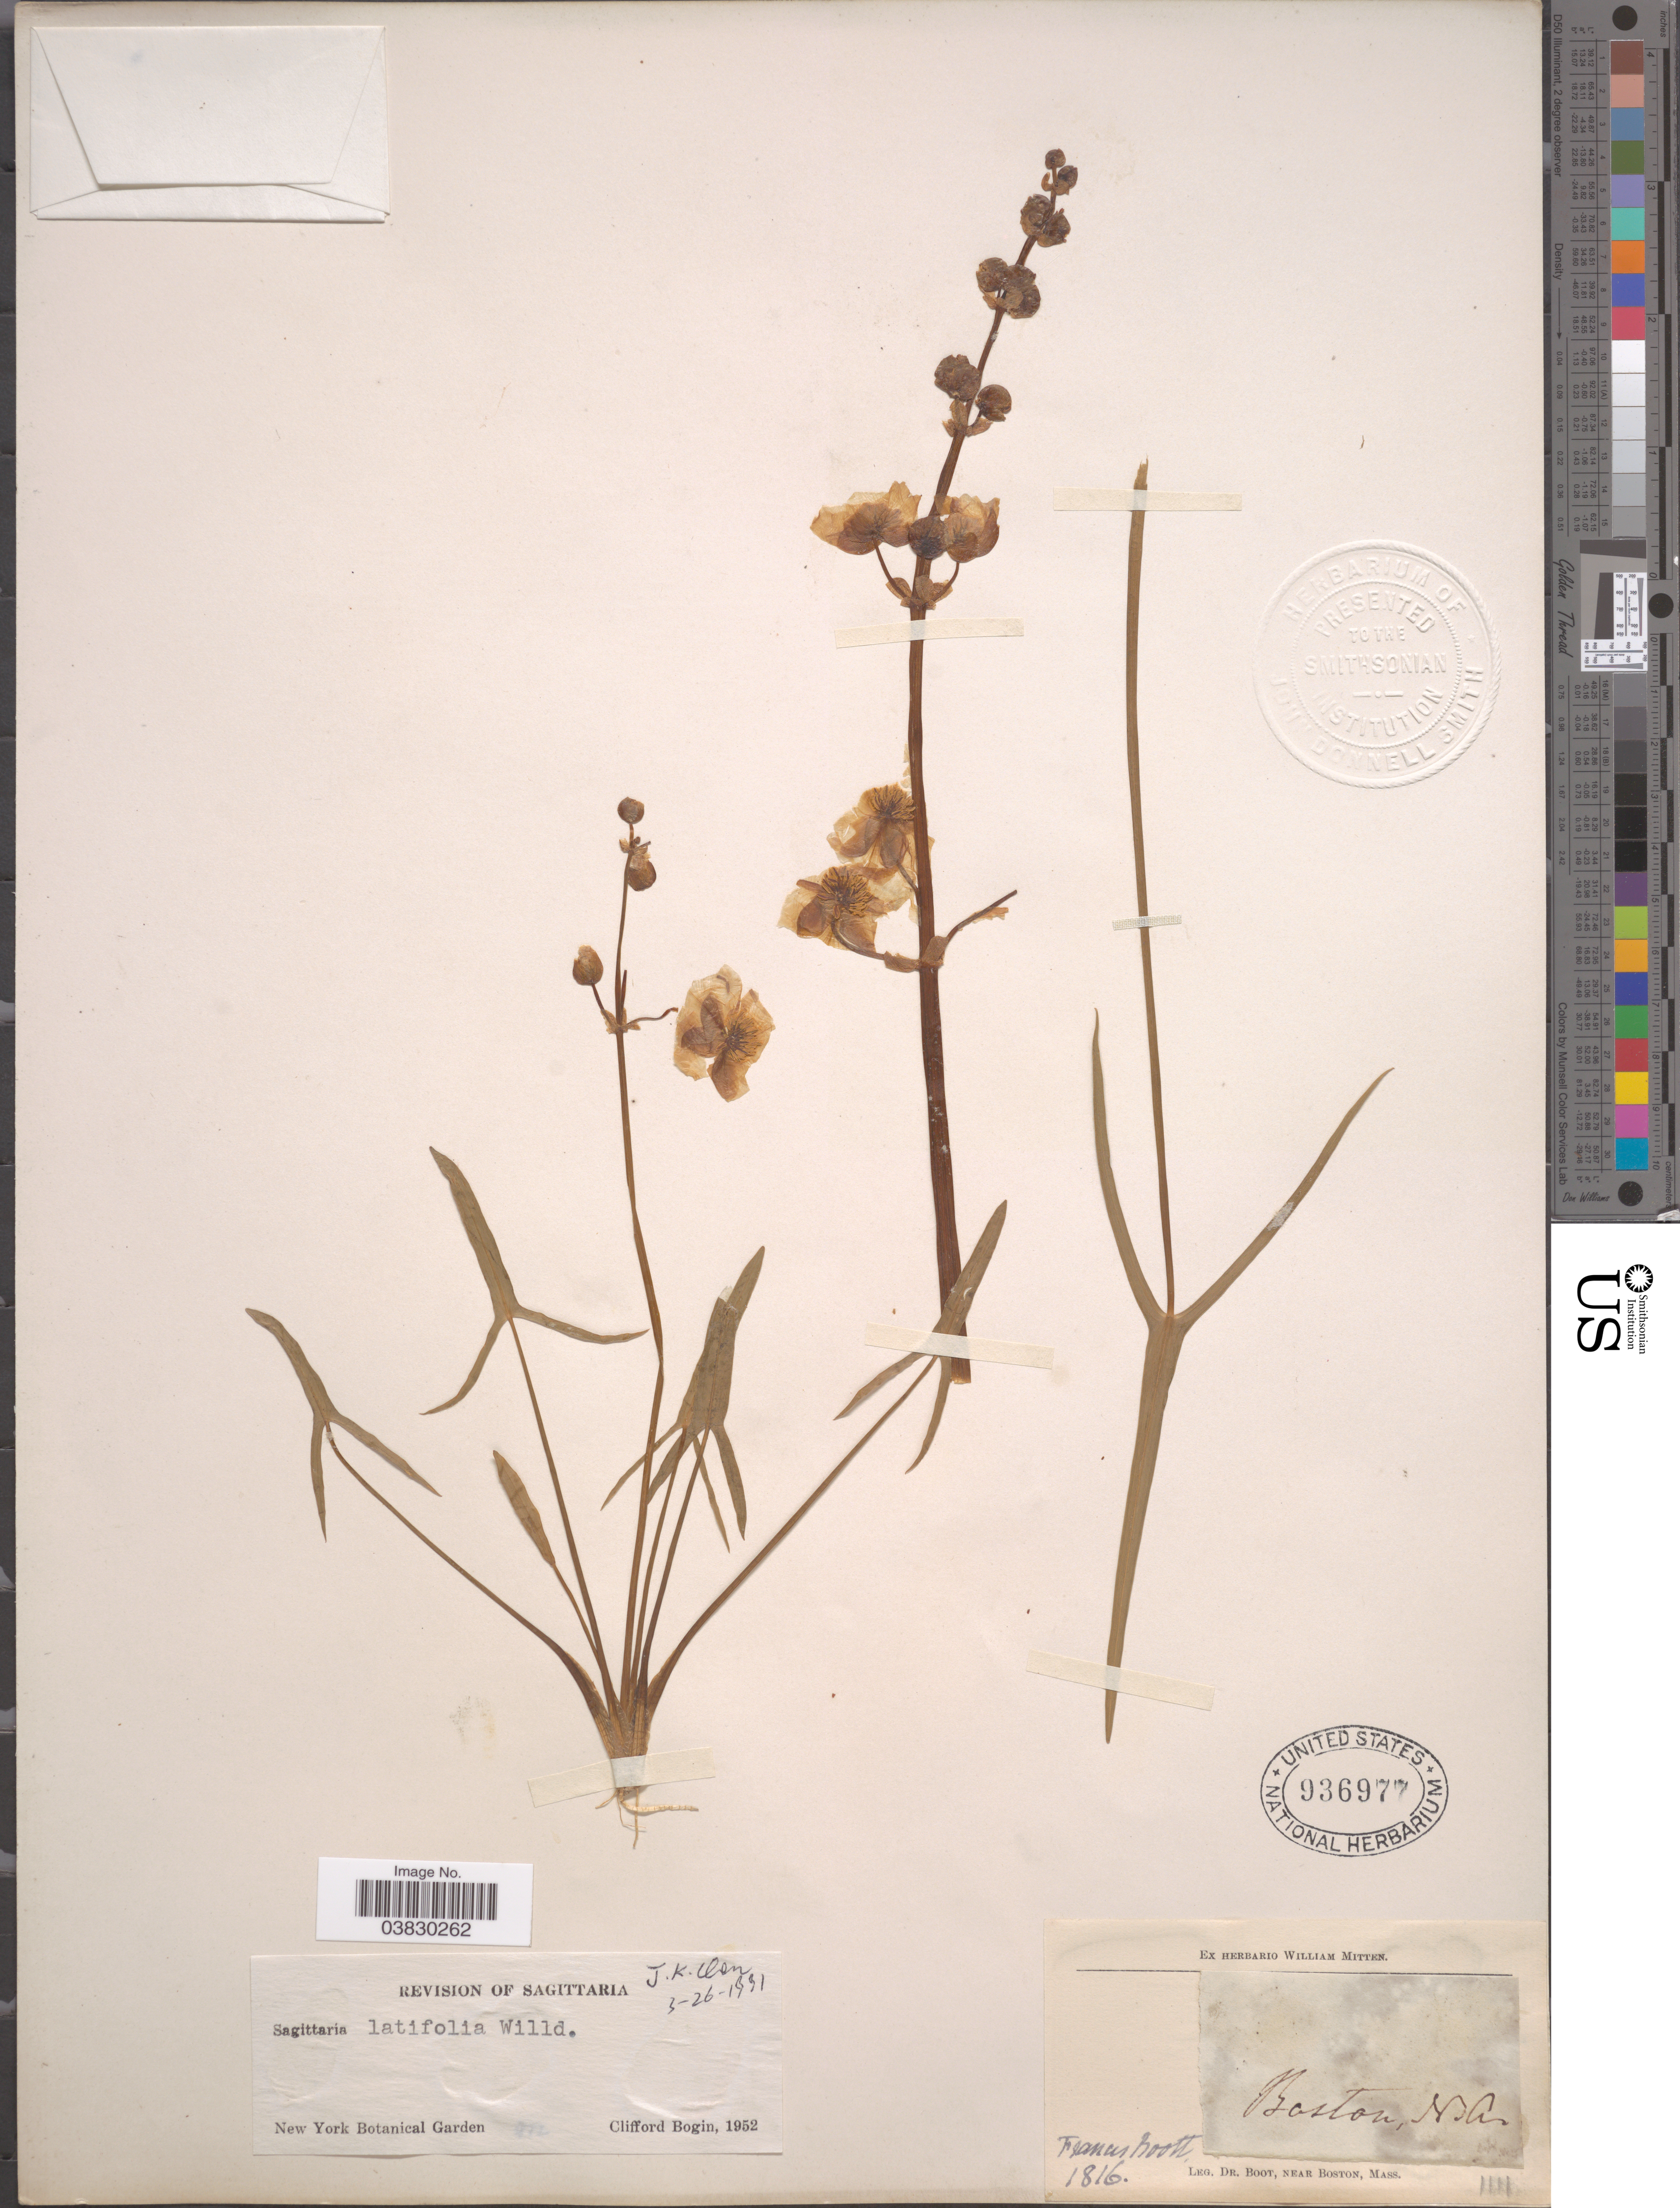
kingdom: Plantae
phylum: Tracheophyta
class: Liliopsida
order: Alismatales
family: Alismataceae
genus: Sagittaria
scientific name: Sagittaria latifolia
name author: Willd.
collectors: F. Boott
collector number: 1111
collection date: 1816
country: United States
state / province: Massachusetts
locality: Near Boston.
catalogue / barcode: US 936977